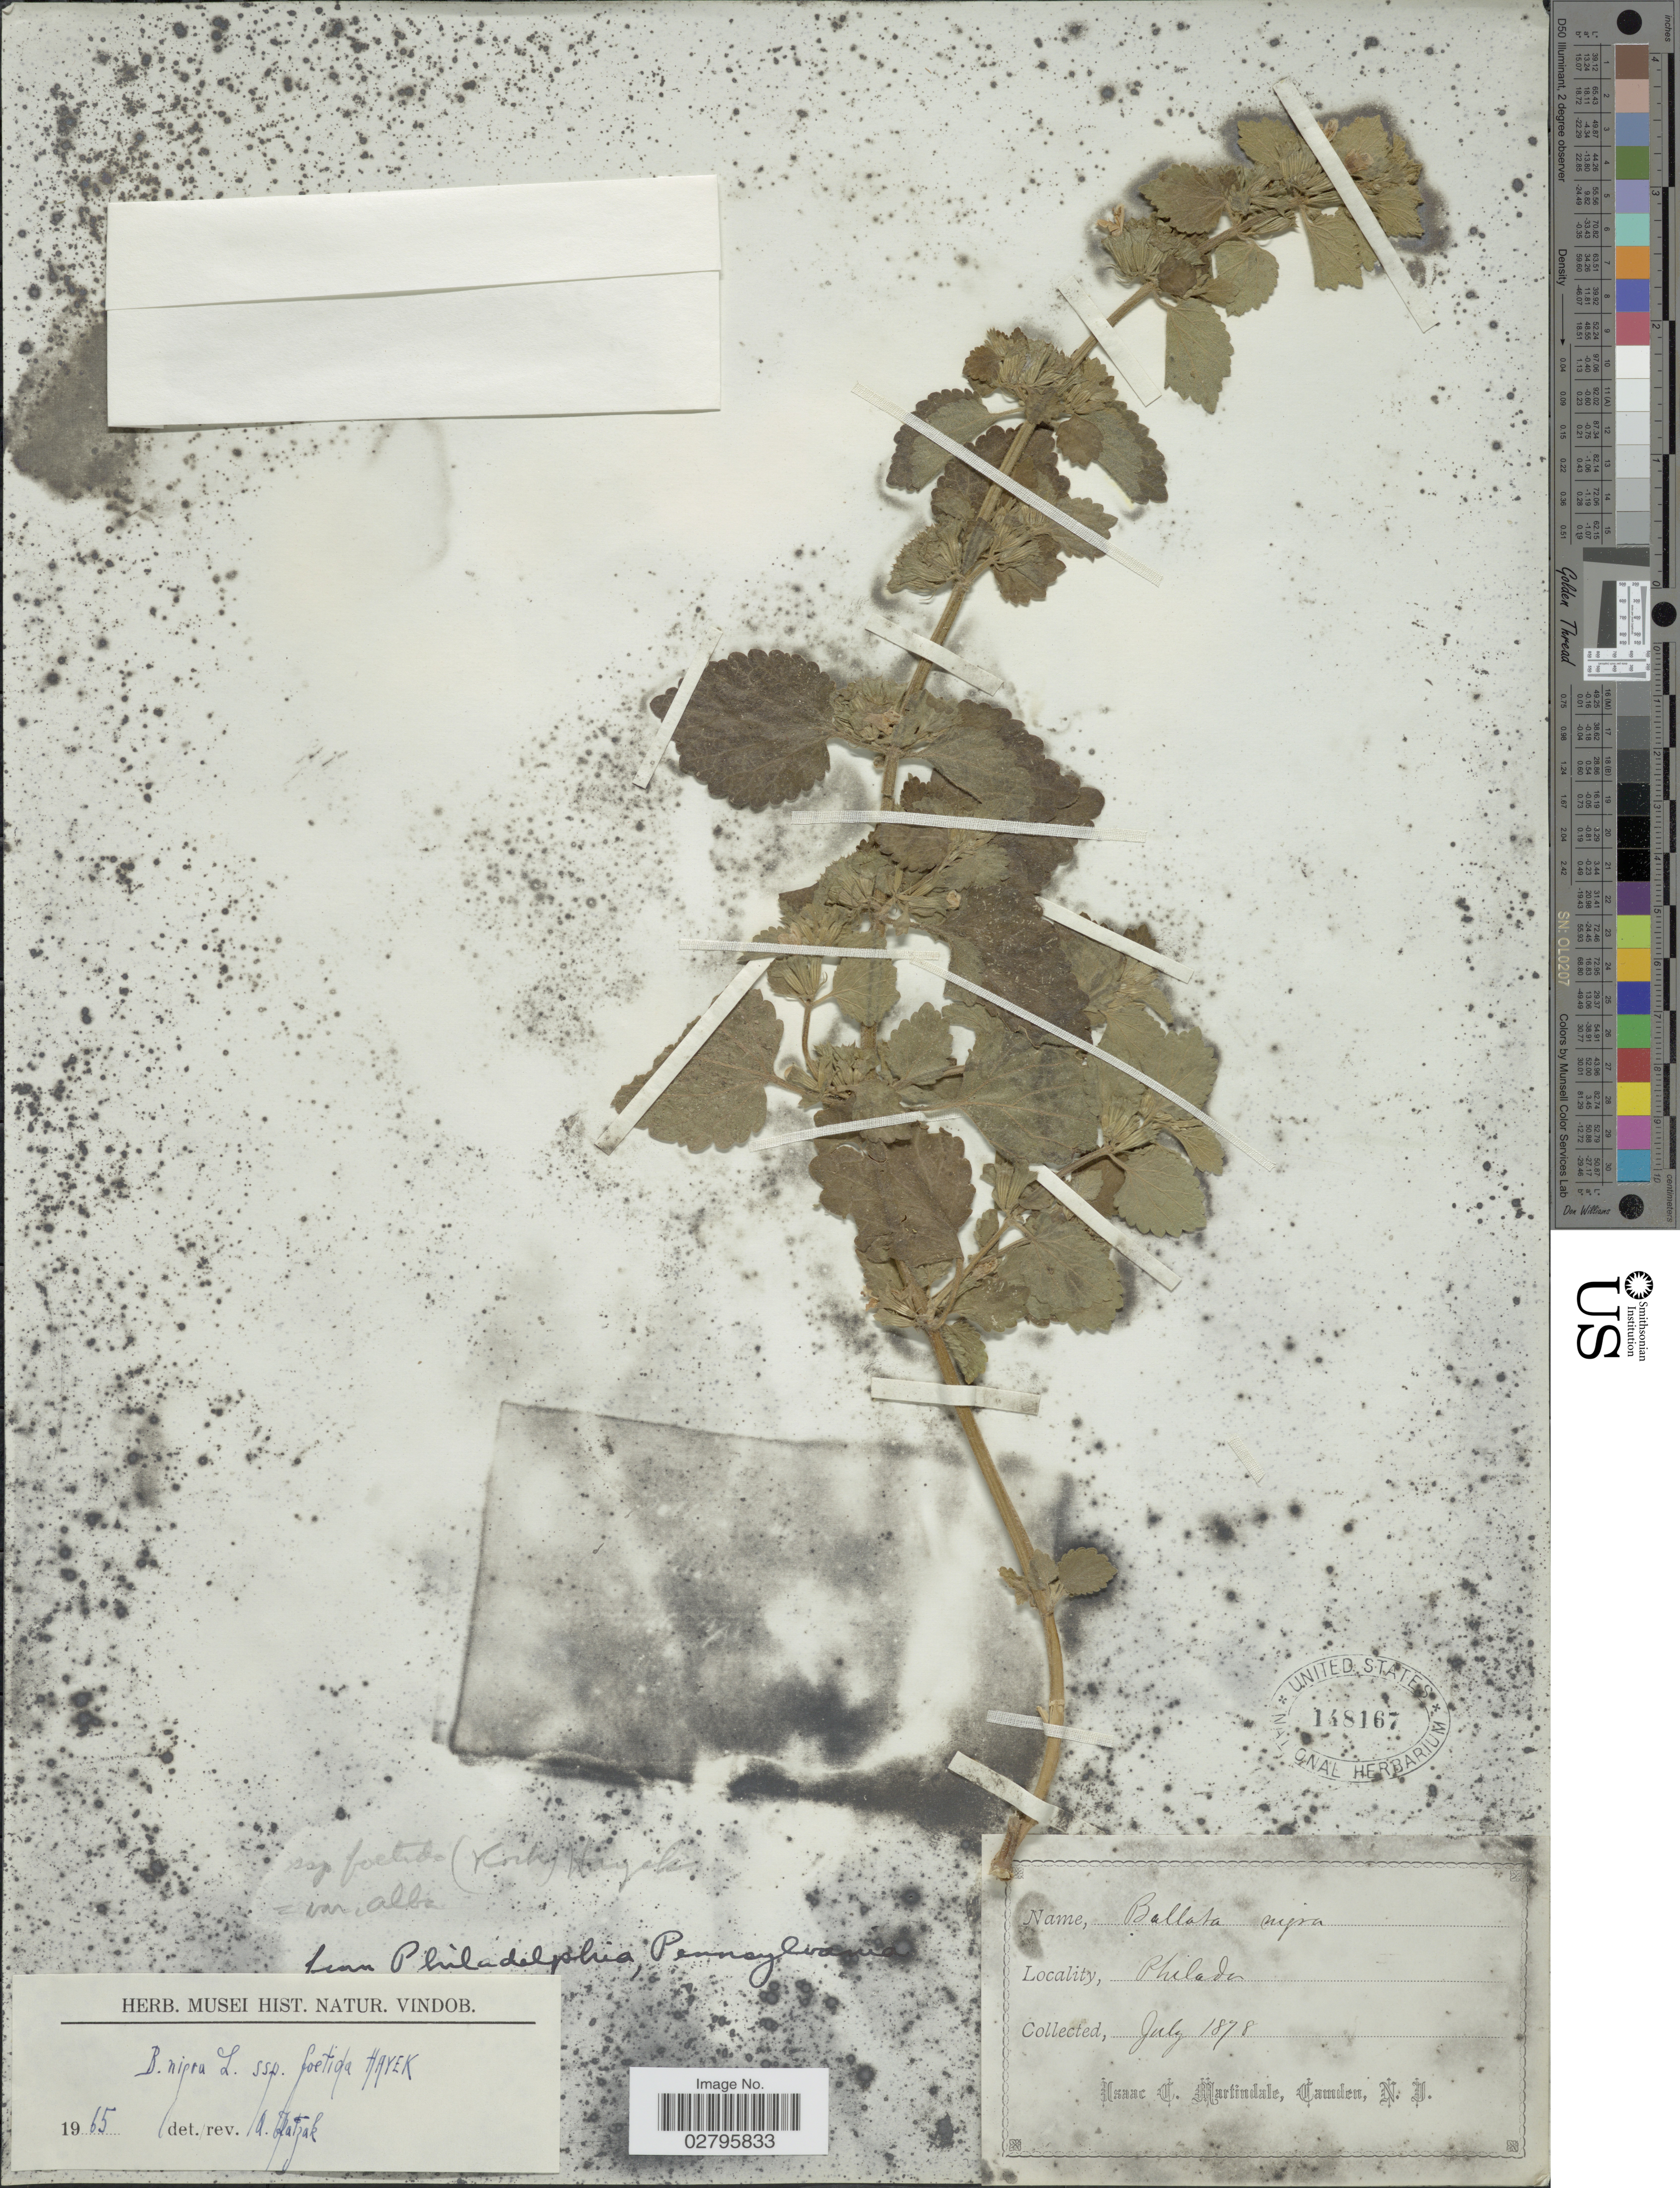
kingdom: Plantae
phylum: Tracheophyta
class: Magnoliopsida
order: Lamiales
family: Lamiaceae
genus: Ballota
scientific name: Ballota nigra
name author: L.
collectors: I. C. Martindale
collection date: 1878-07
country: United States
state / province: Pennsylvania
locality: Philadelphia. Philade.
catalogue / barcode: US 148167